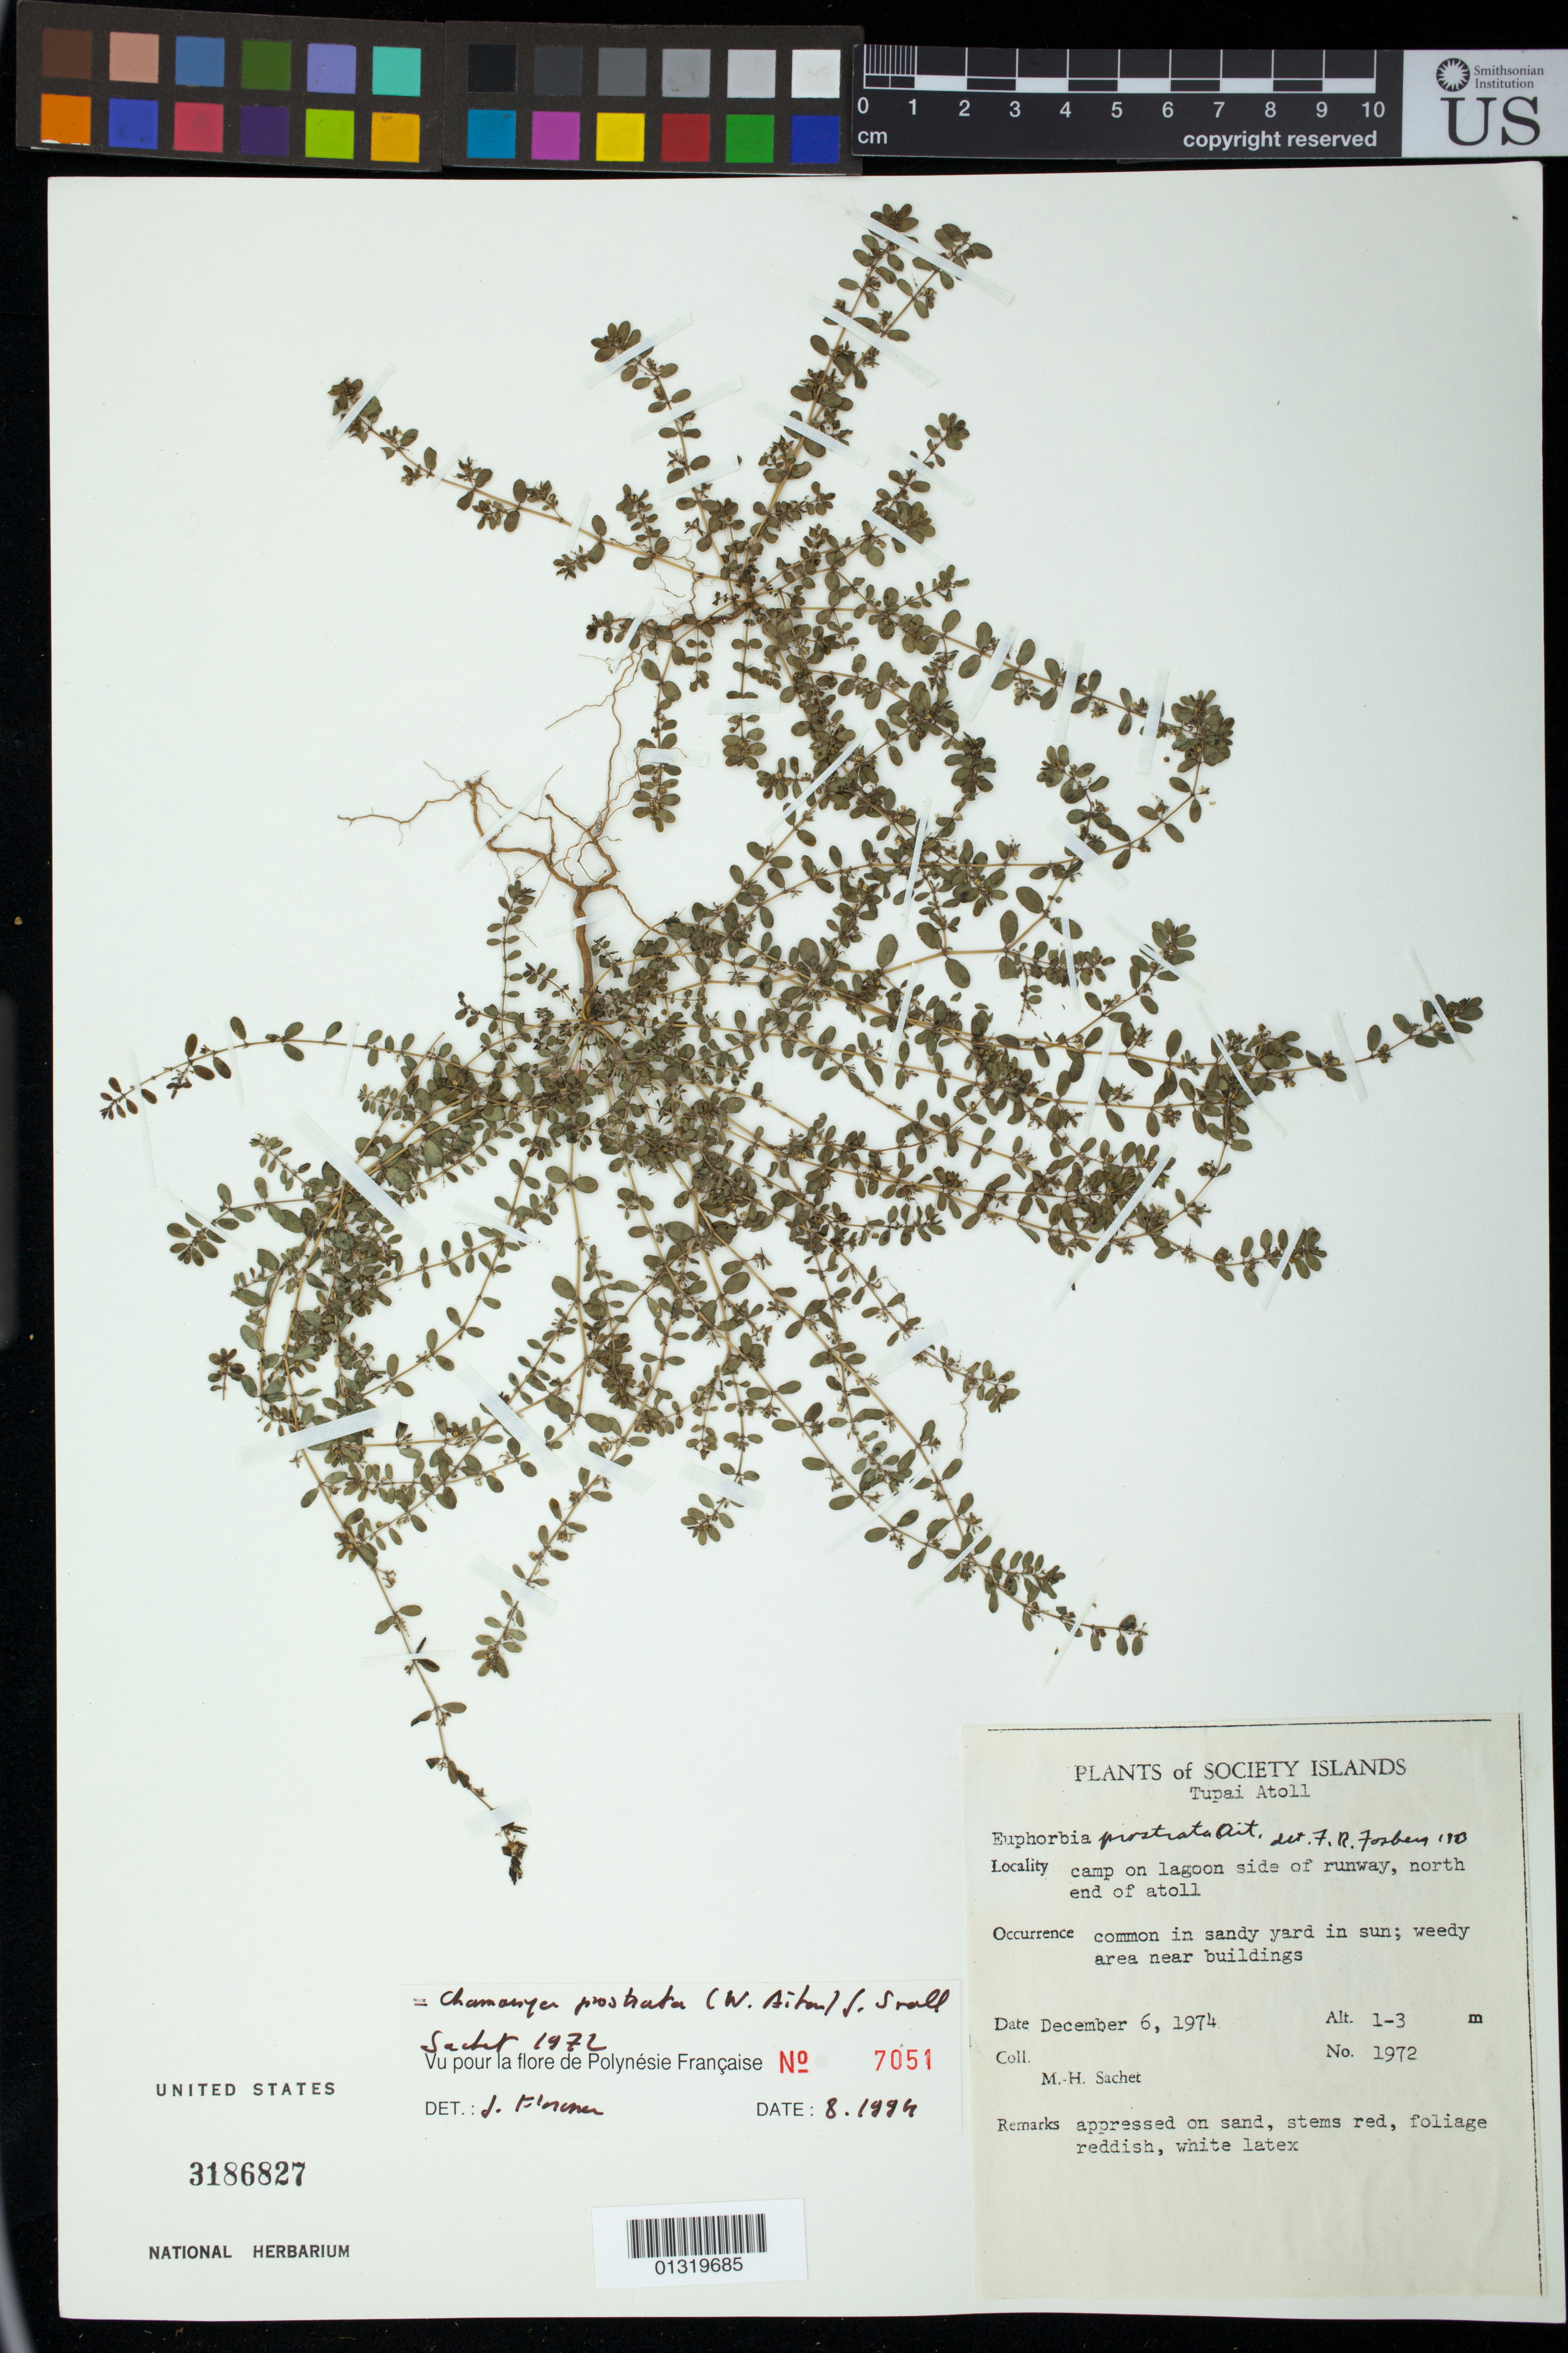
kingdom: Plantae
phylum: Tracheophyta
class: Magnoliopsida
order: Malpighiales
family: Euphorbiaceae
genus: Euphorbia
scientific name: Euphorbia prostrata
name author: Aiton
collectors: M.-H. Sachet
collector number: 1972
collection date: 1974-12-06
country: French Polynesia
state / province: Tupai Atoll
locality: camp on lagoon side of runway, north end of atoll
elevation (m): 1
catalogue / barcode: US 3186827